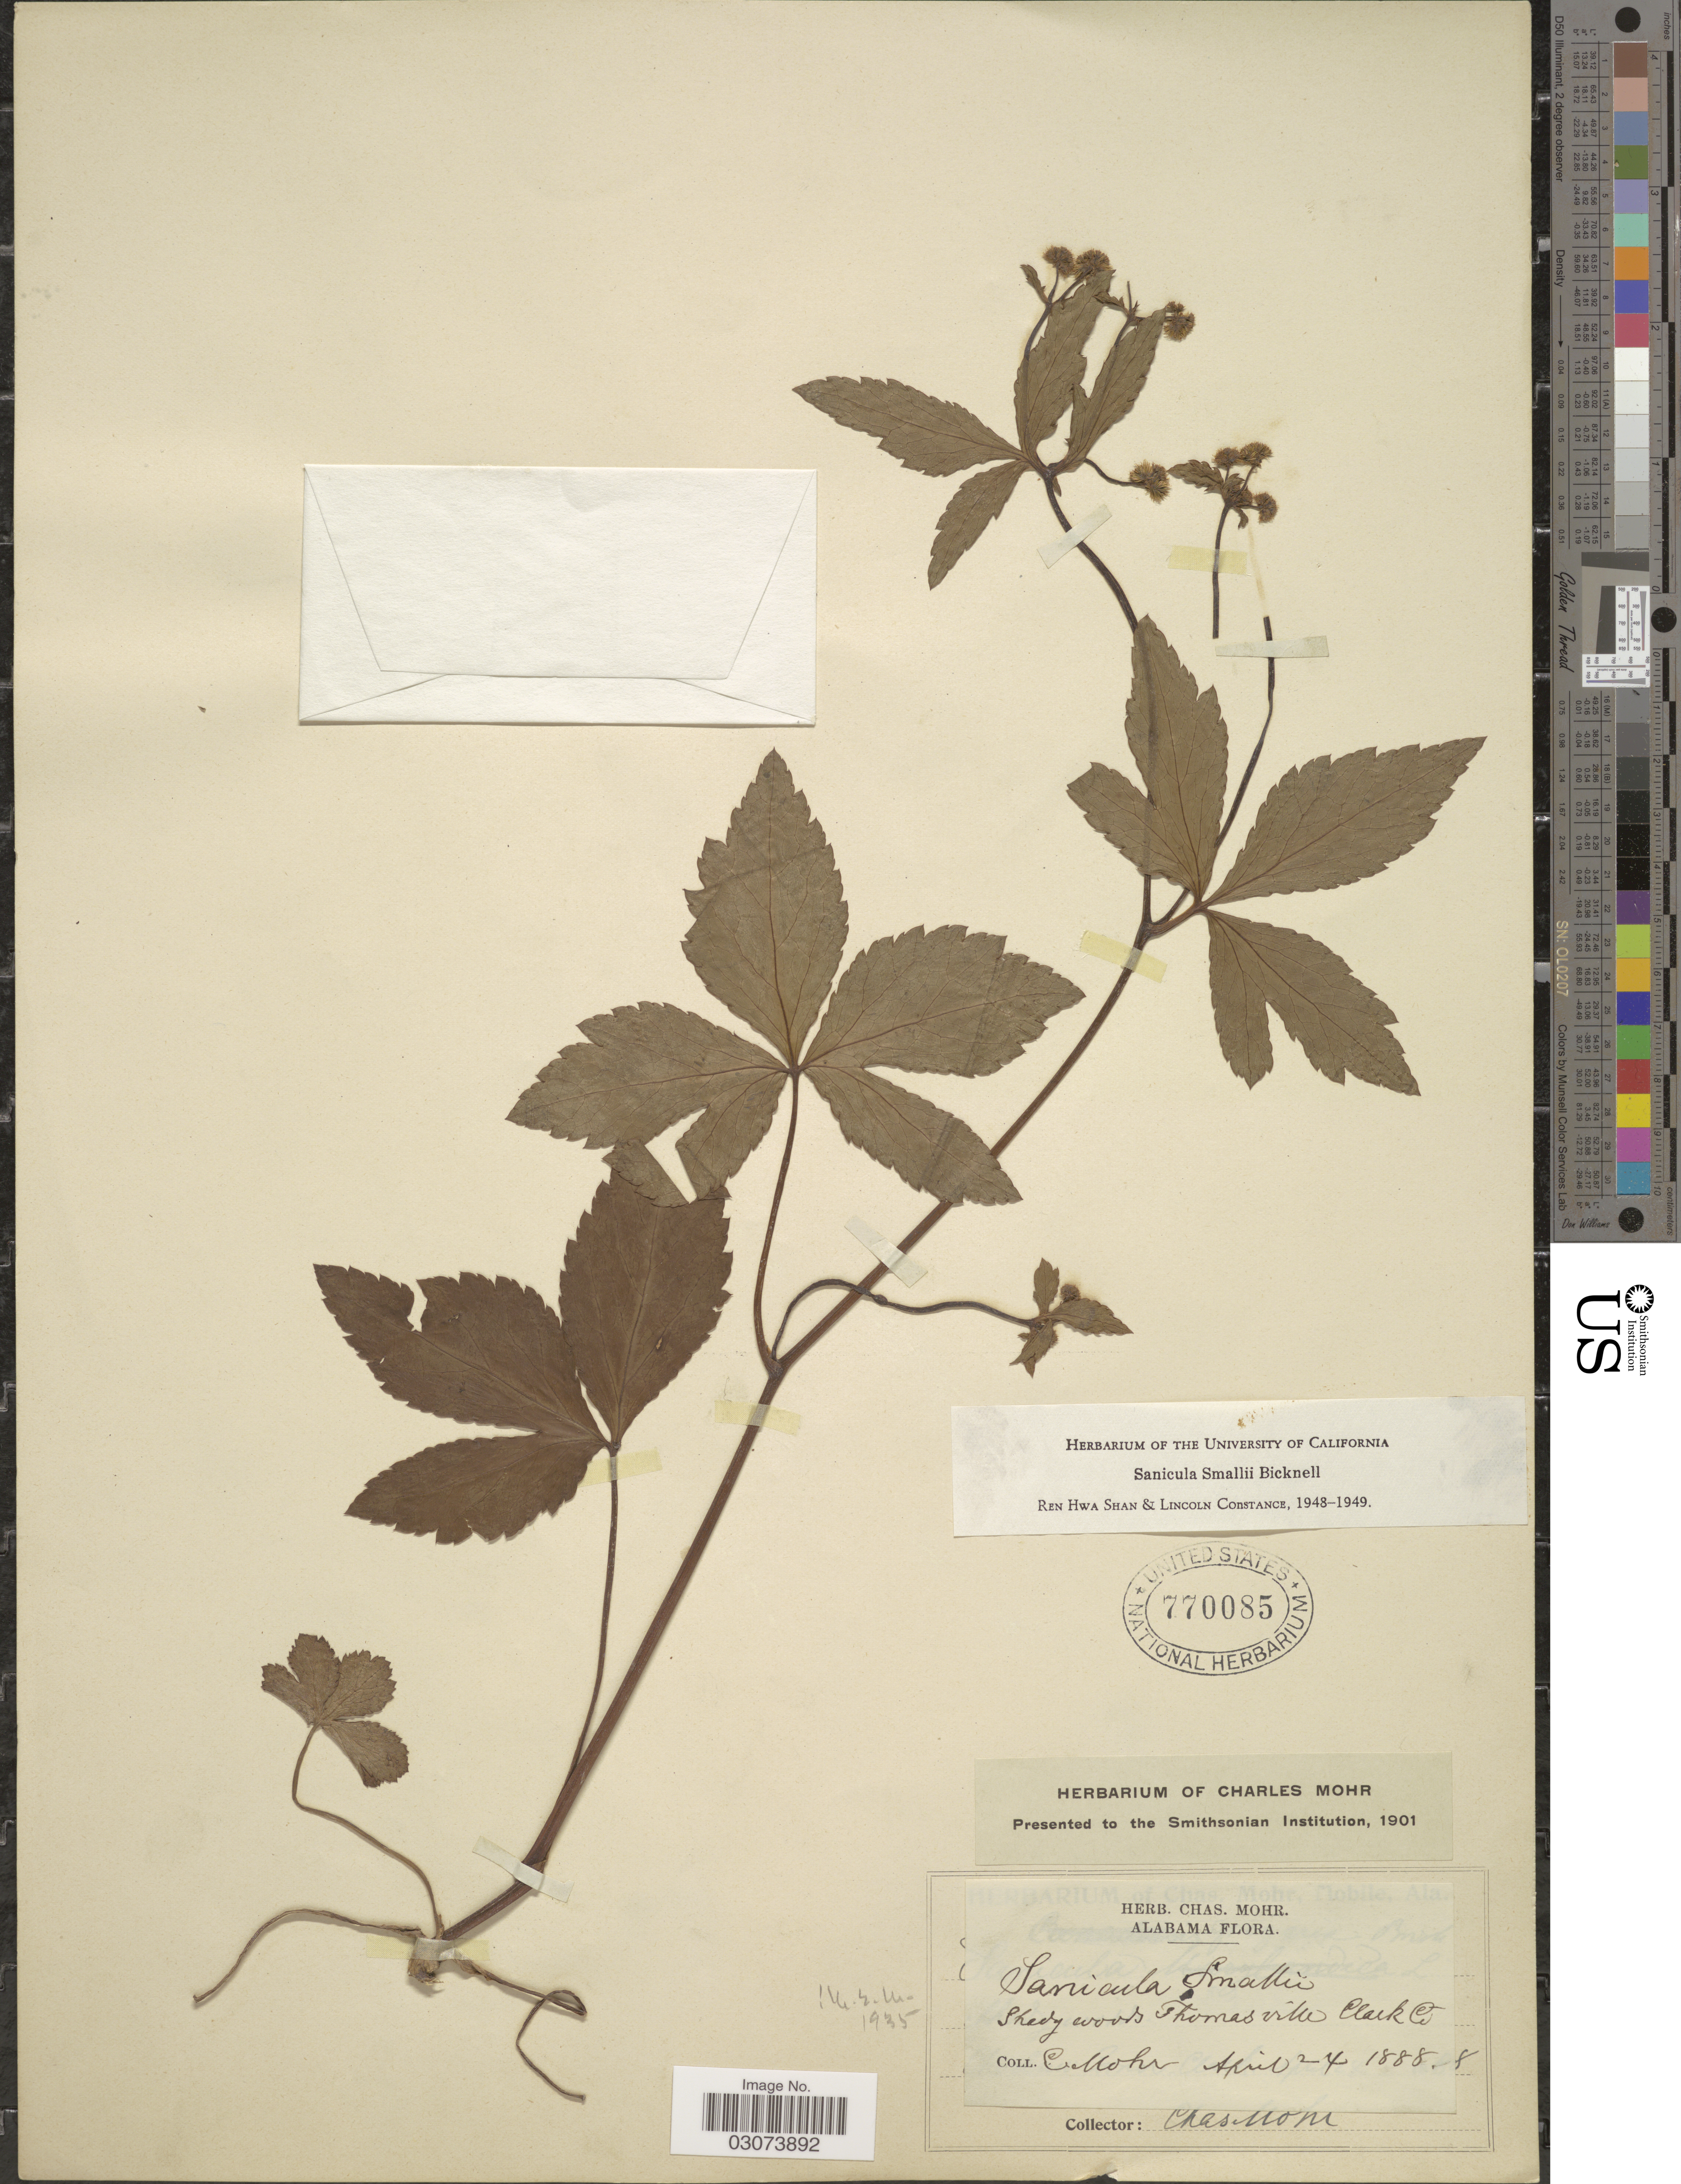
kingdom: Plantae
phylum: Tracheophyta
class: Magnoliopsida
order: Apiales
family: Apiaceae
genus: Sanicula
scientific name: Sanicula smallii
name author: E.P. Bicknell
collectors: Mohr, C. T. (herbarium)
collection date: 1888-04-24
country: United States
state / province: Alabama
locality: Thomasville Clark Co.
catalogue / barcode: US 770085